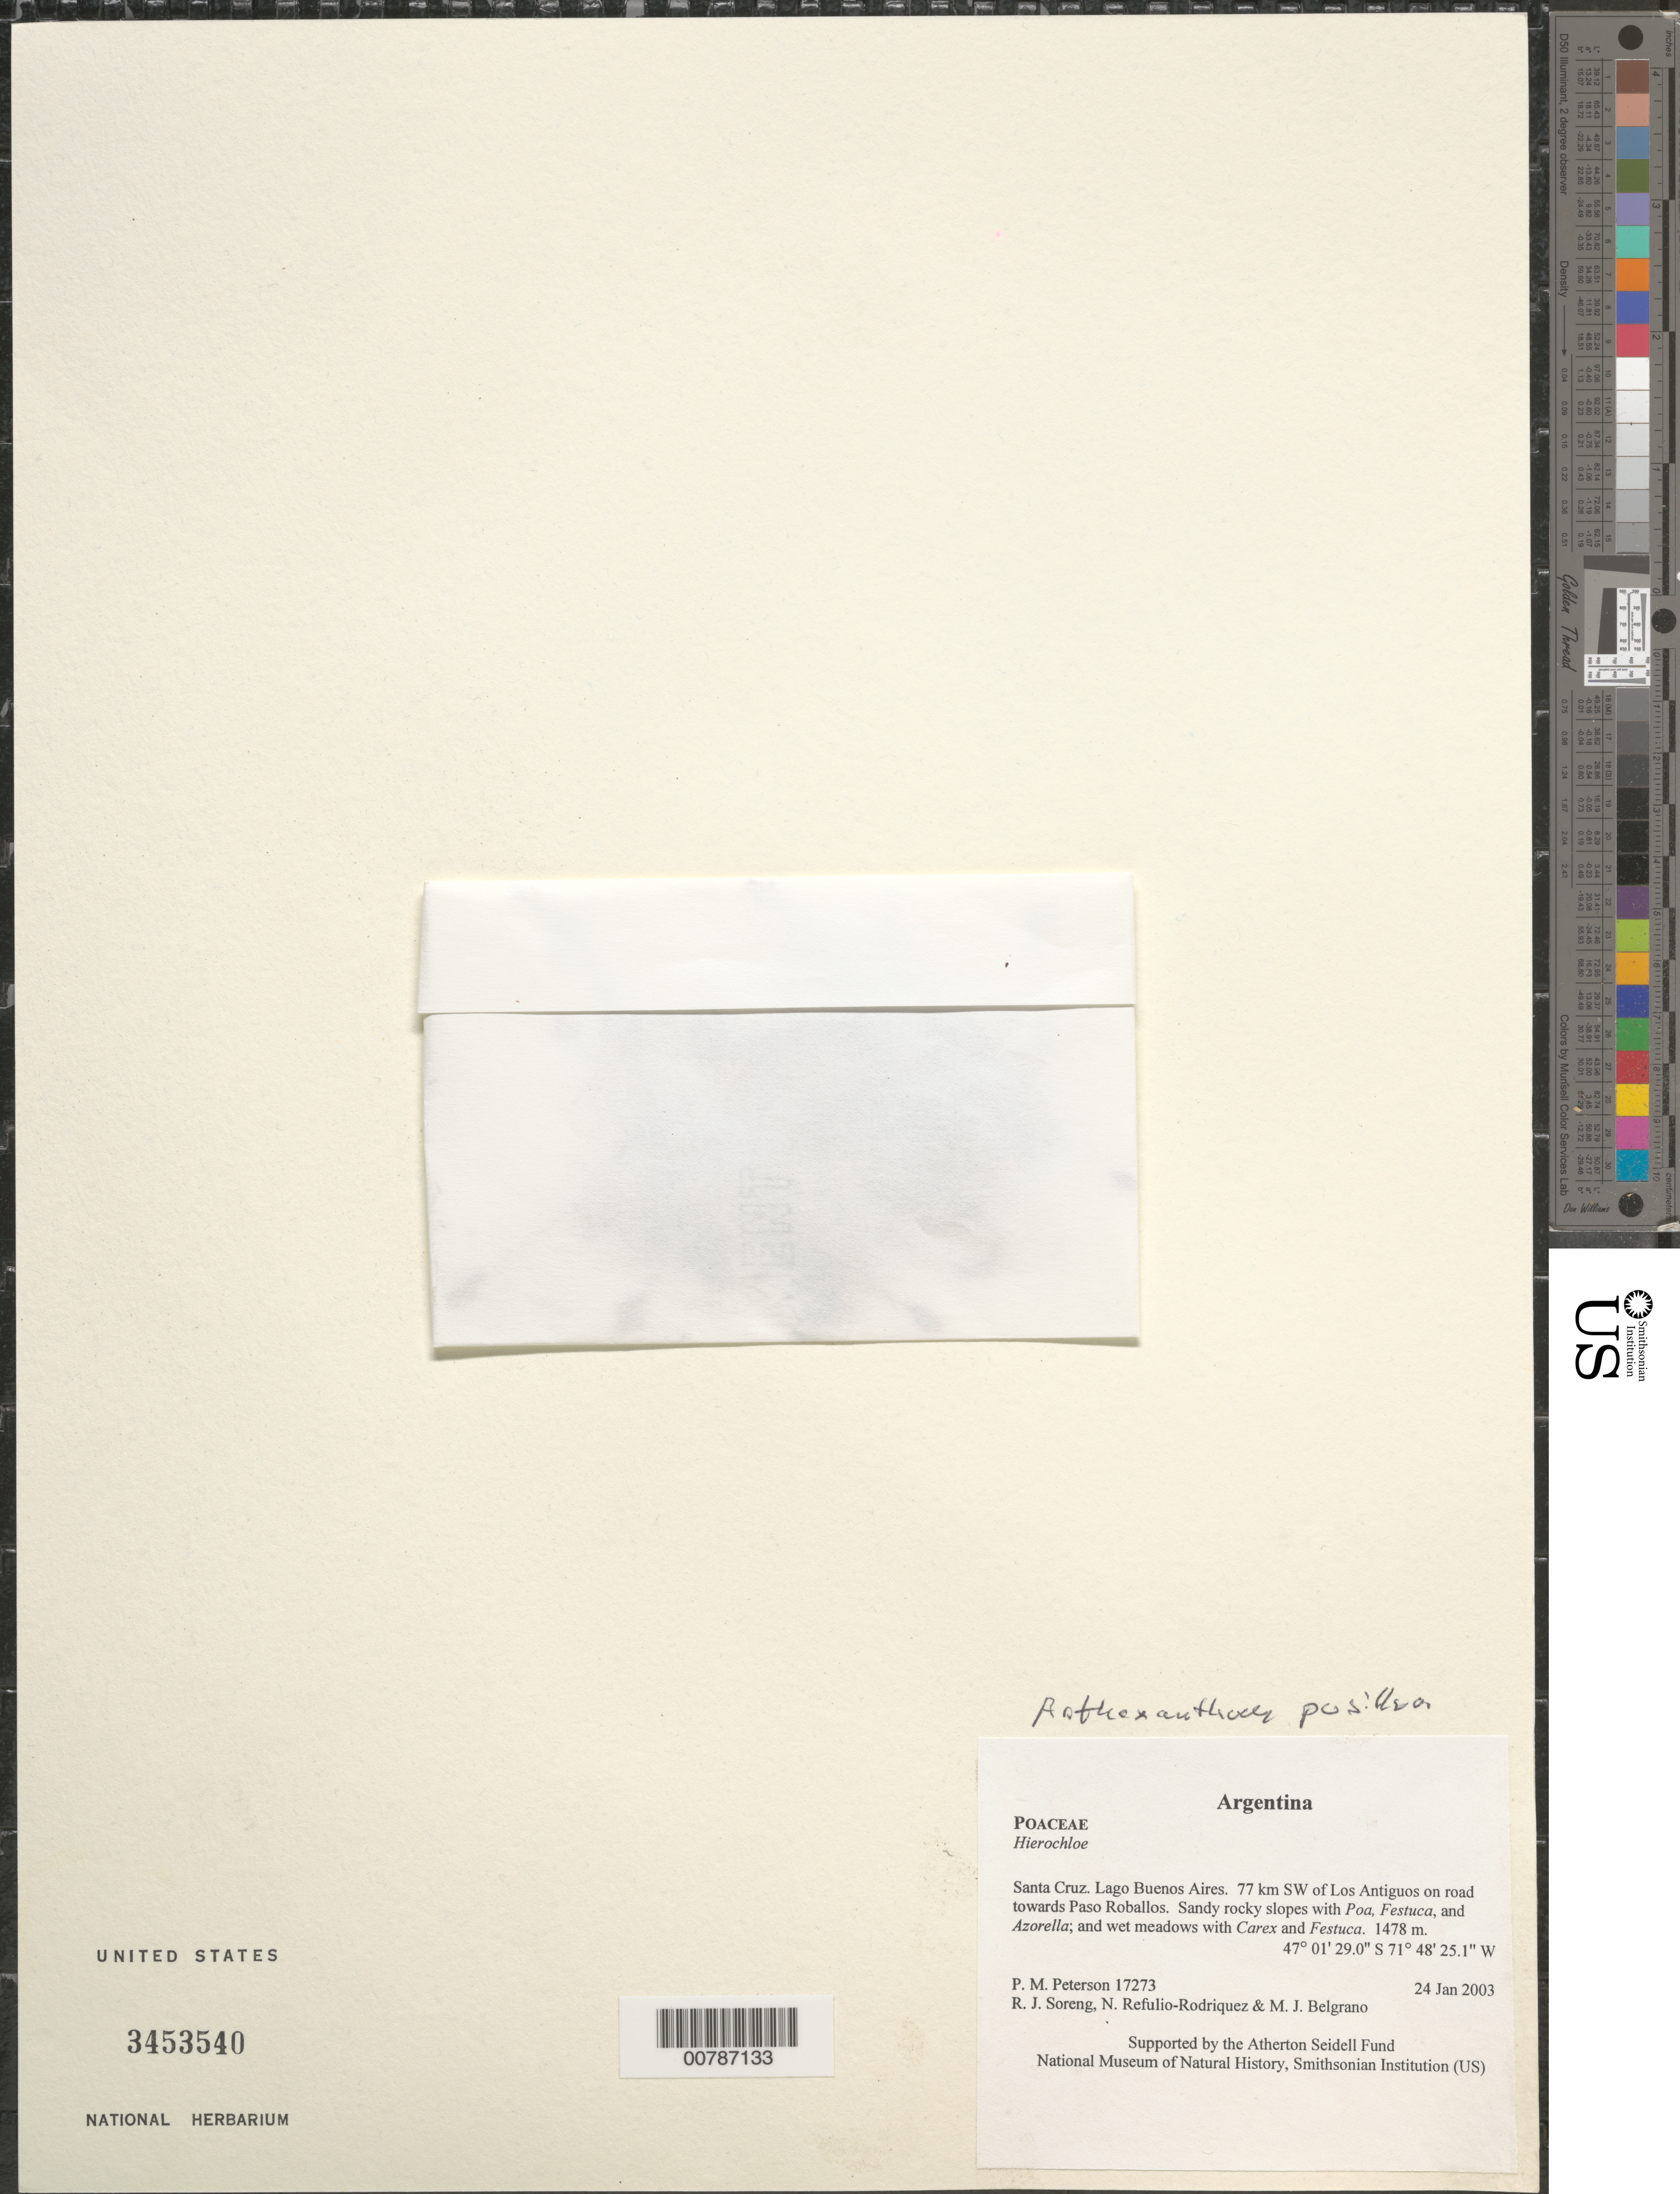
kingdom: Plantae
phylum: Tracheophyta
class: Liliopsida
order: Poales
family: Poaceae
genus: Anthoxanthum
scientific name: Anthoxanthum pusillum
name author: (Hack. ex Dusén) Veldkamp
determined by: Soreng, Robert J., Research Associate (BOT), Smithsonian Institution - National Museum of Natural History (UNITED STATES)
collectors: P. M. Peterson, R. J. Soreng, N. Refulio-Rodríguez & M. Belgrano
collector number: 17273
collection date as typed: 24 Jan 2003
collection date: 2003-01-24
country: Argentina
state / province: Santa Cruz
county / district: Lago Buenos Aires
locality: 77 km SW of Los Antiguos on road towards Paso Roballos. Sandy rocky slopes with Poa, Festuca, and Azorella; and wet meadows with Carex and Festuca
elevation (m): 1478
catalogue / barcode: US 3453540